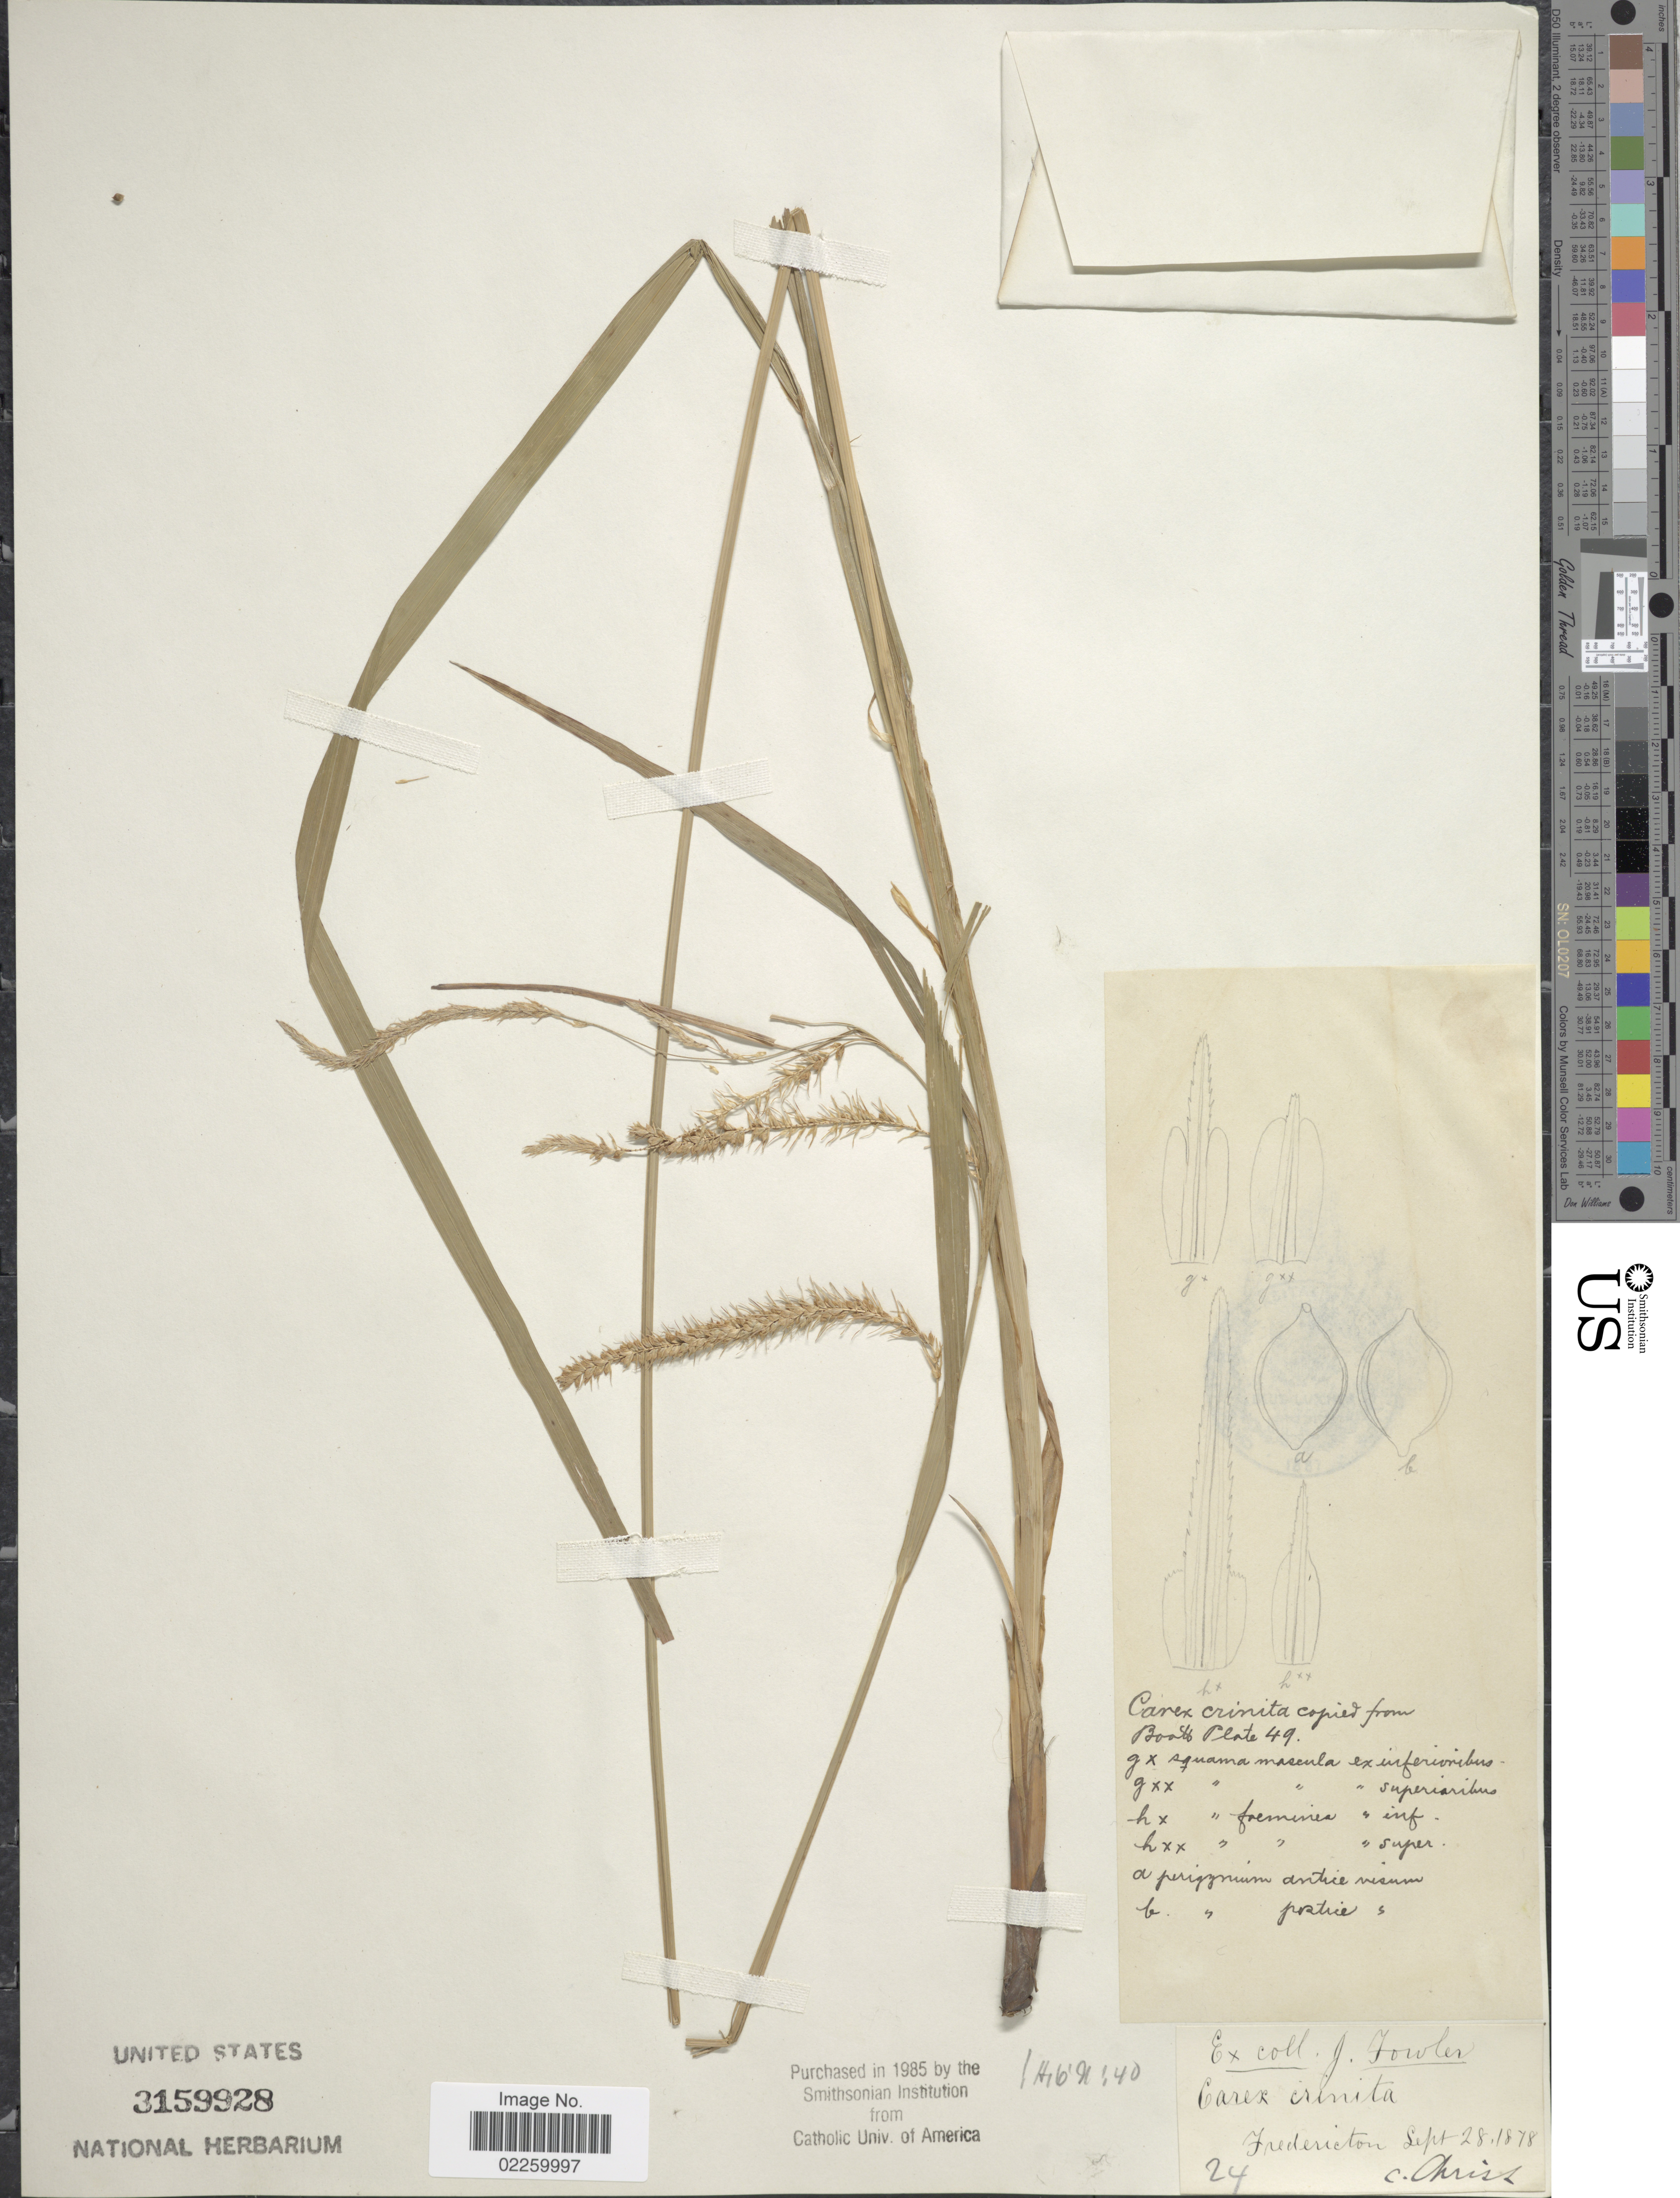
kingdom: Plantae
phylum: Tracheophyta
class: Liliopsida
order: Poales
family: Cyperaceae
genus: Carex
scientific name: Carex crinita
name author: Lam.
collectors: ex herb. J. Fowler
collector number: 24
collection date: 1879-09-28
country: Canada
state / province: New Brunswick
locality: Fredericton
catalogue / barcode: US 3159928